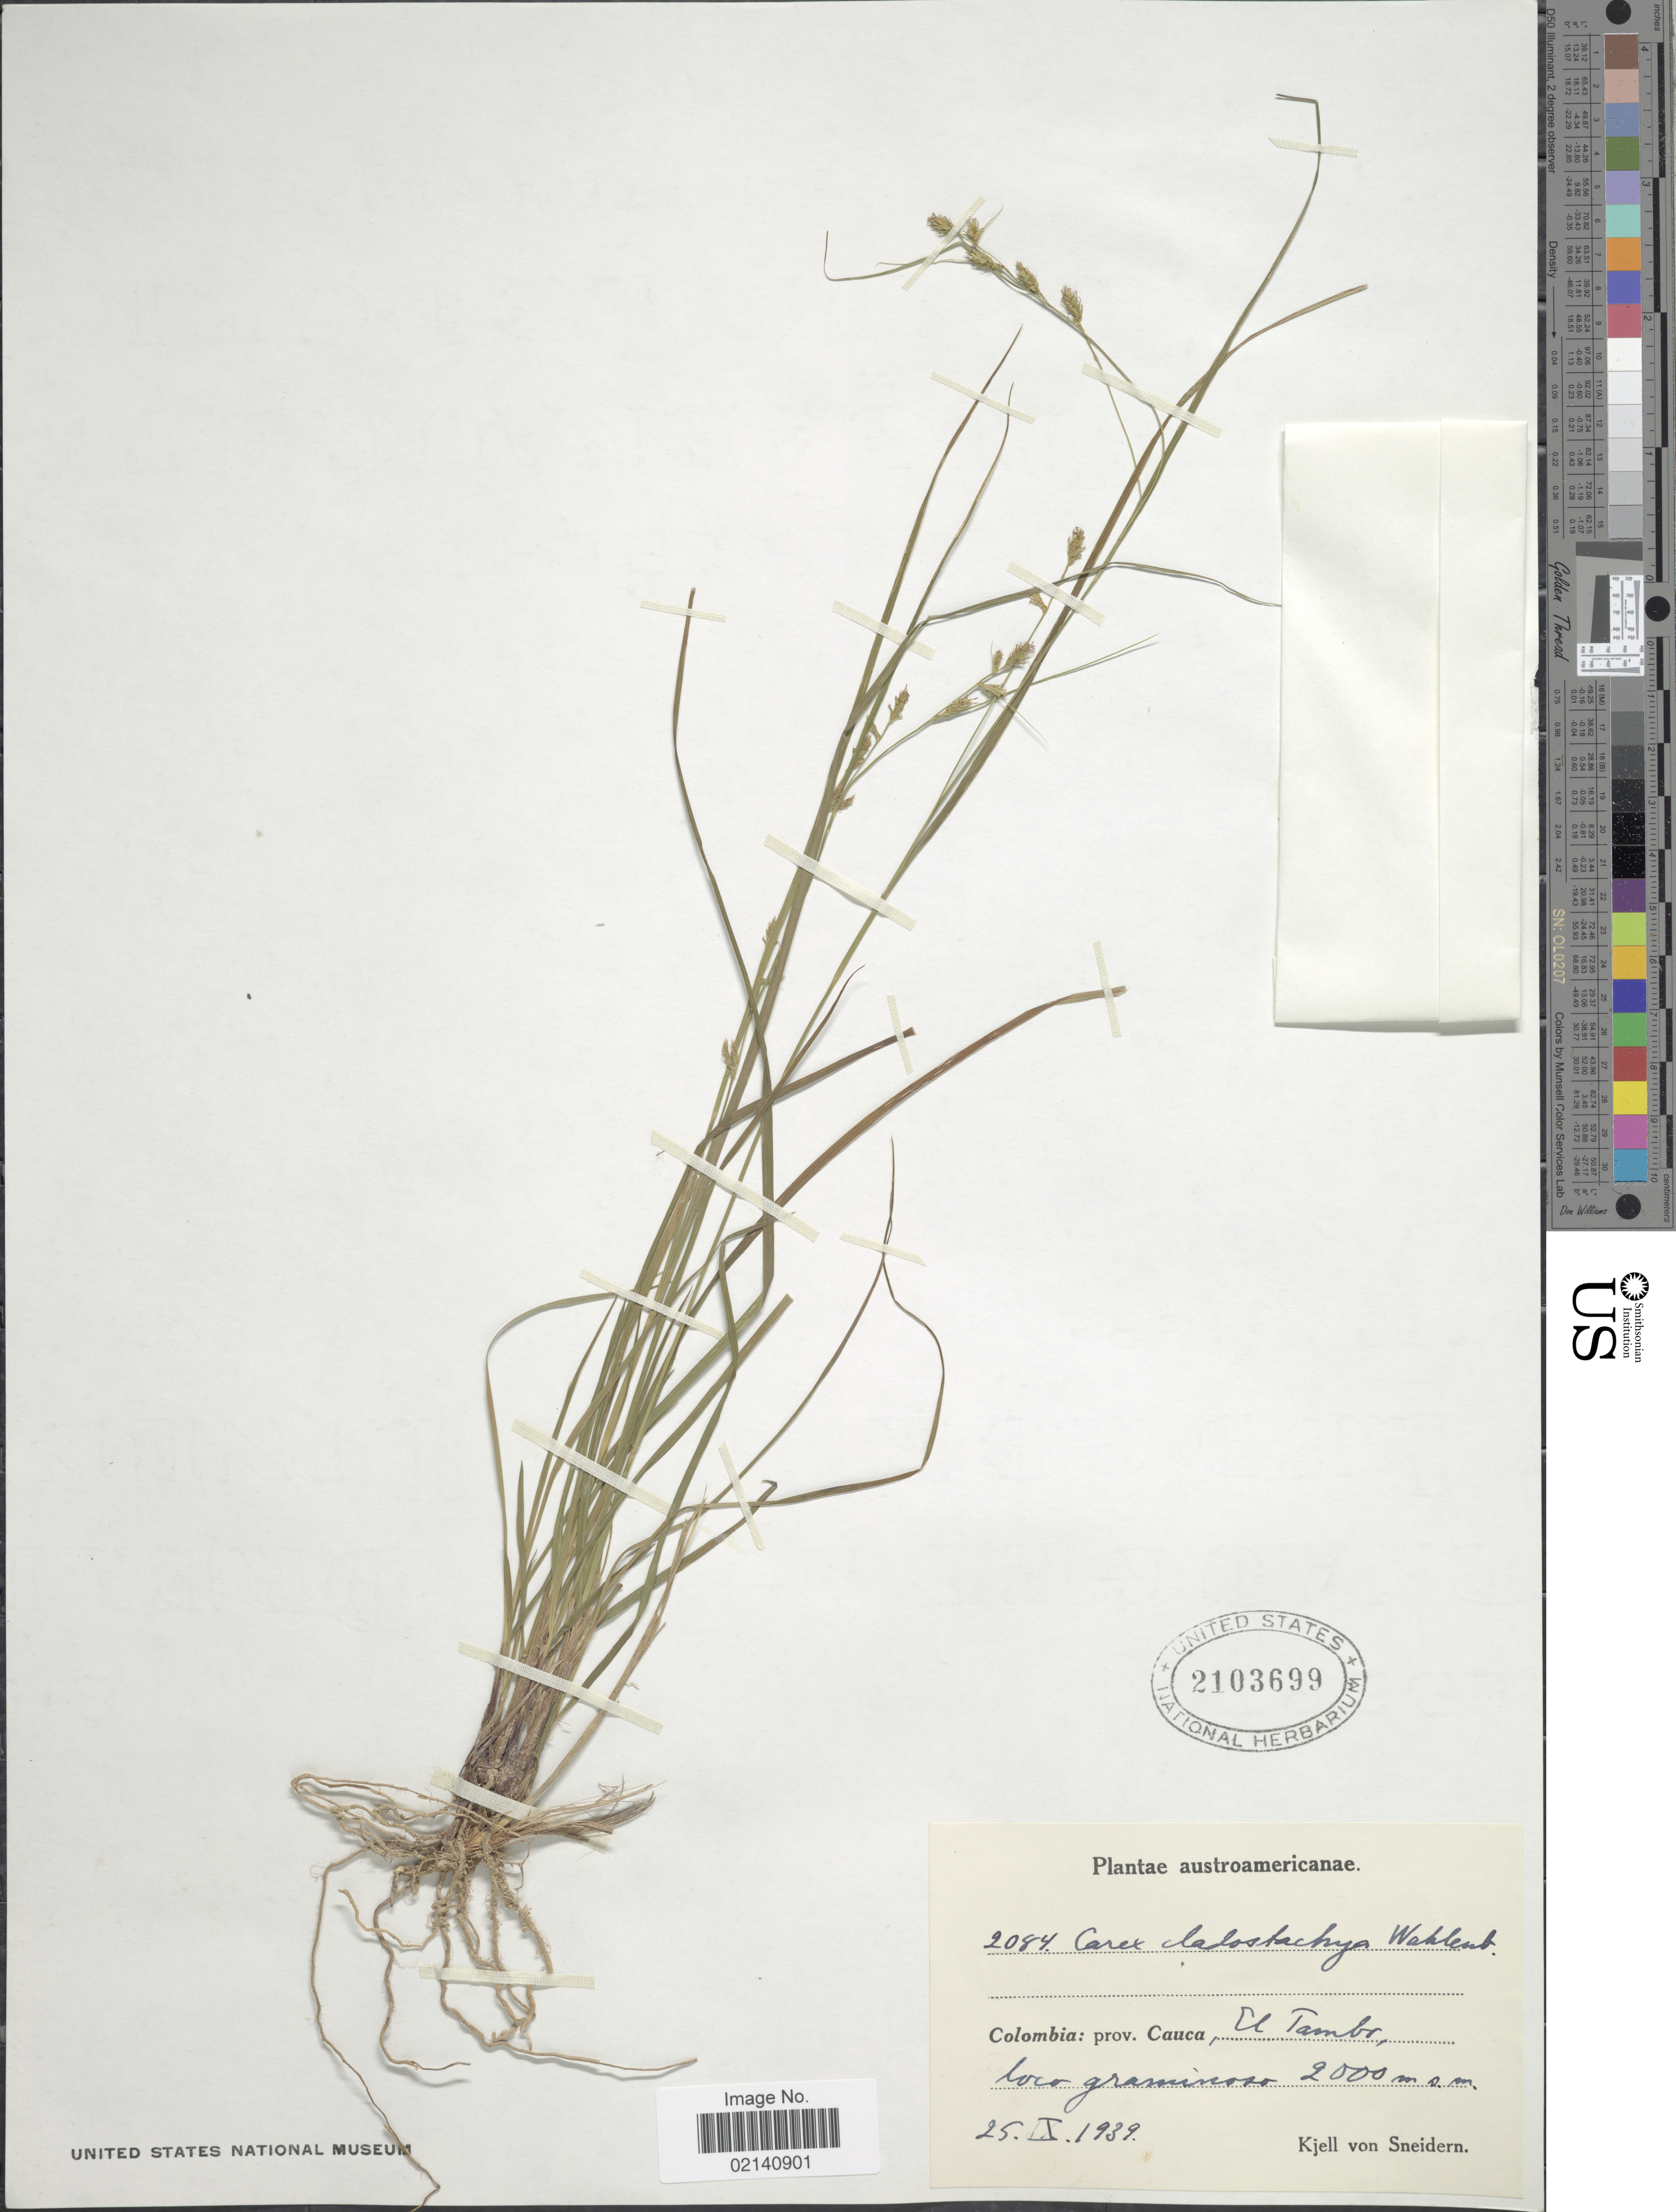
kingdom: Plantae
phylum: Tracheophyta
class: Liliopsida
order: Poales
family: Cyperaceae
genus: Carex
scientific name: Carex polystachya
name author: Sw. ex Wahlenb.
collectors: K. von Sneidern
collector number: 2084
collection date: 1939-09-25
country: Colombia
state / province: Cauca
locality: El Tambo, loco graminoso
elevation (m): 2000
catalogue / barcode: US 2103699